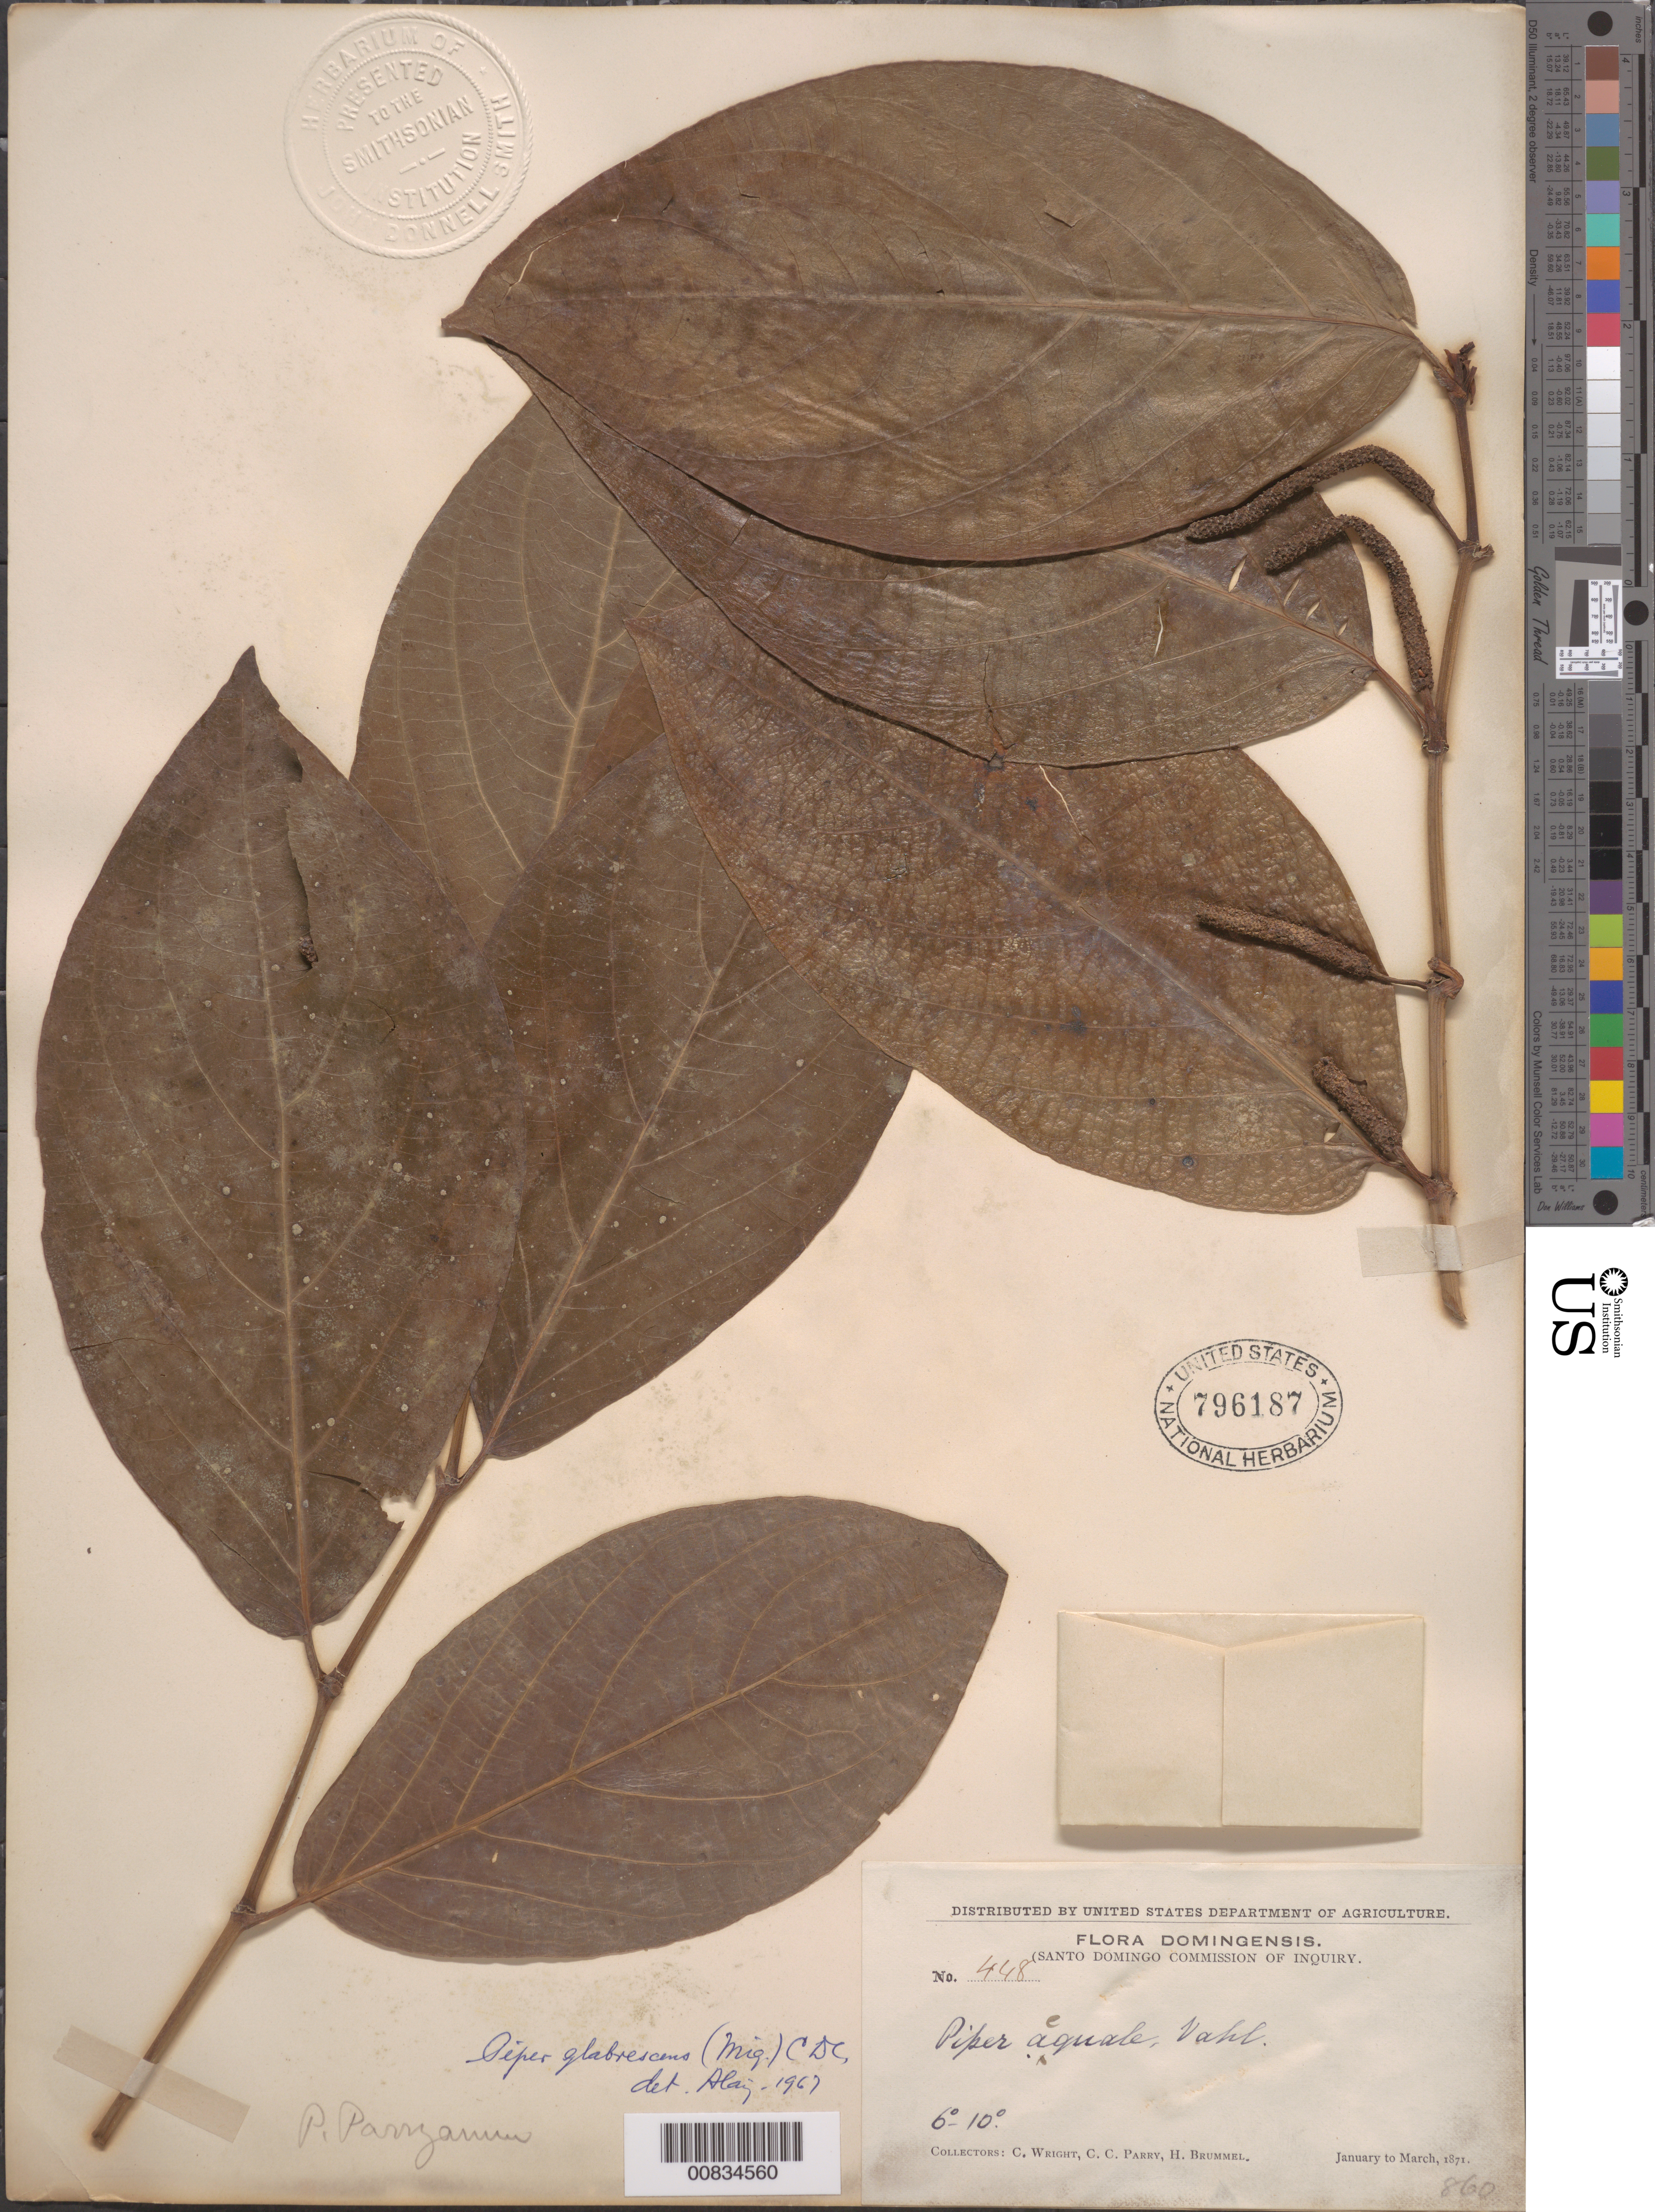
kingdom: Plantae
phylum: Tracheophyta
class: Magnoliopsida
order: Piperales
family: Piperaceae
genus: Piper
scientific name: Piper glabrescens var. venezuelense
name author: (C. DC.) Trel. & Yunck.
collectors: C. Wright, C. C. Parry & H. Brummel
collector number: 448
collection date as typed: Jan 1871 to -- Mar 1871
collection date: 1871-01/1871-03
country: Dominican Republic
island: Hispaniola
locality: Dominican Republic.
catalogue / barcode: US 796187